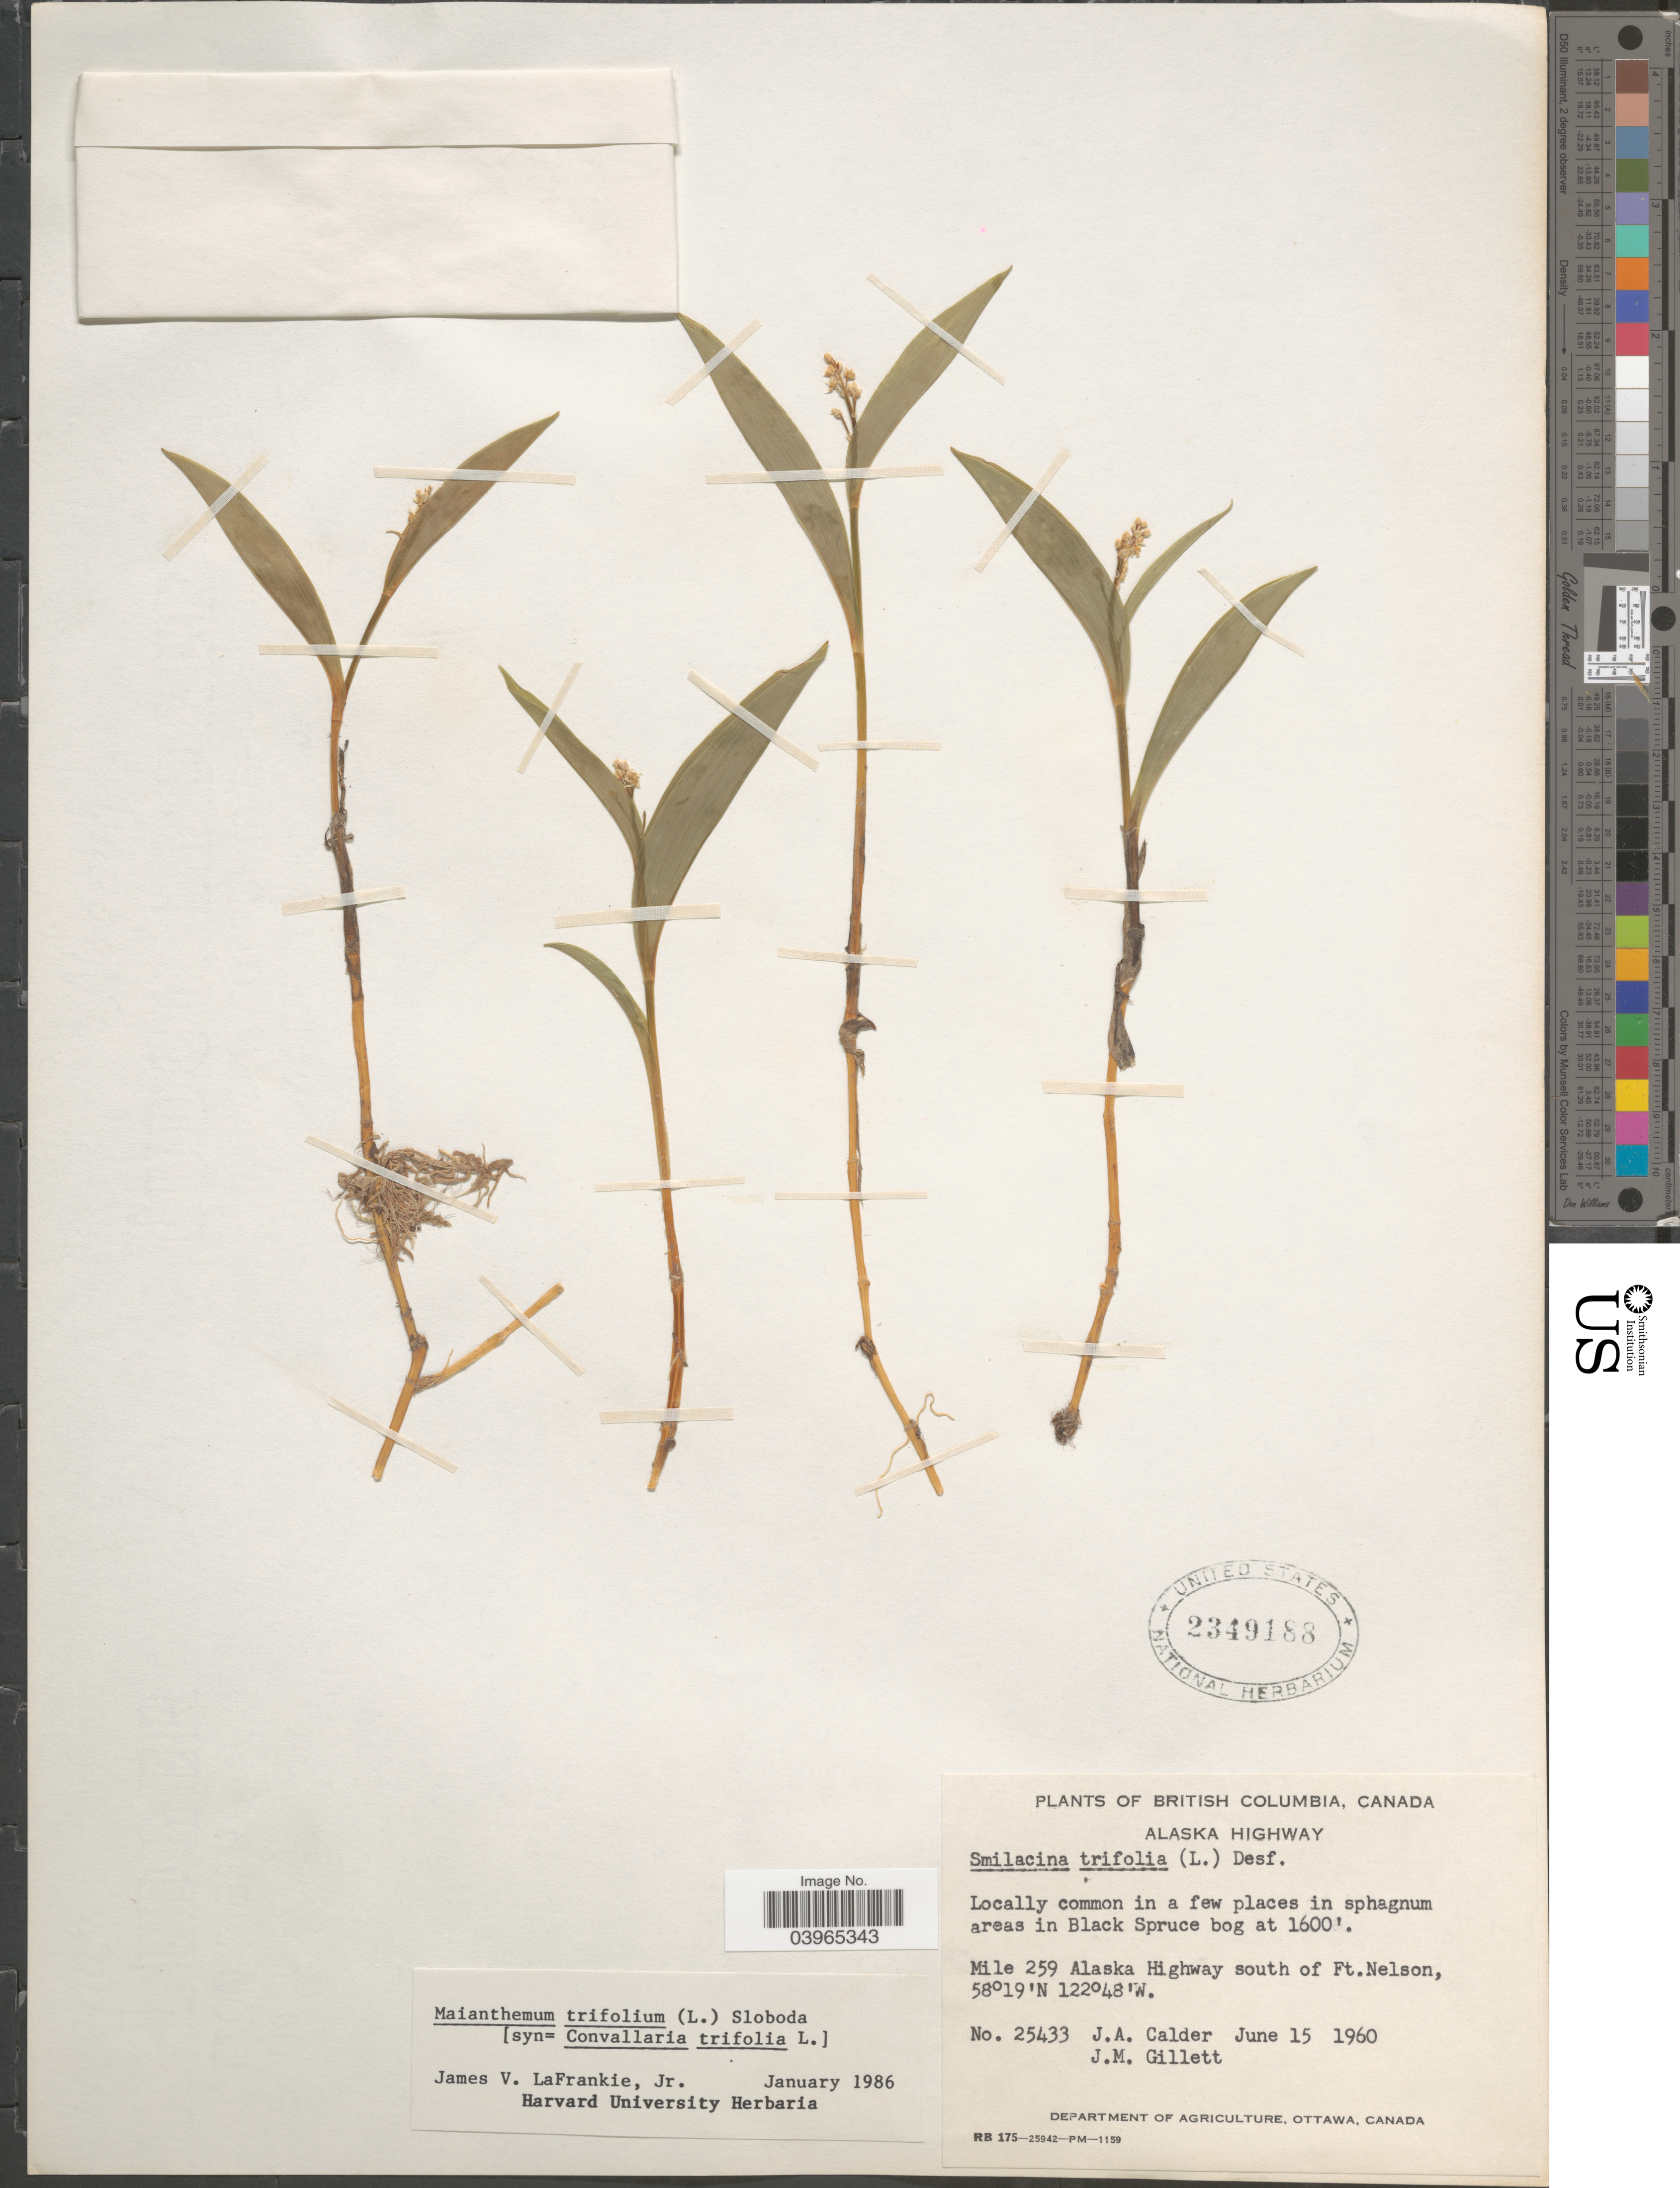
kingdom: Plantae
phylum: Tracheophyta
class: Liliopsida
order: Asparagales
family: Asparagaceae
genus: Maianthemum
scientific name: Maianthemum trifolium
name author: (L.) Sloboda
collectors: J. A. Calder & J. M. Gillett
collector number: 25433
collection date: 1960-06-15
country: Canada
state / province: British Columbia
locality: Alaska Highway. Locally common in a few places in sphagnum areas in Black Spruce bog. Mile 259 Alaska Highway south of Ft. Nelson.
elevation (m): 488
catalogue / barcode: US 2349188